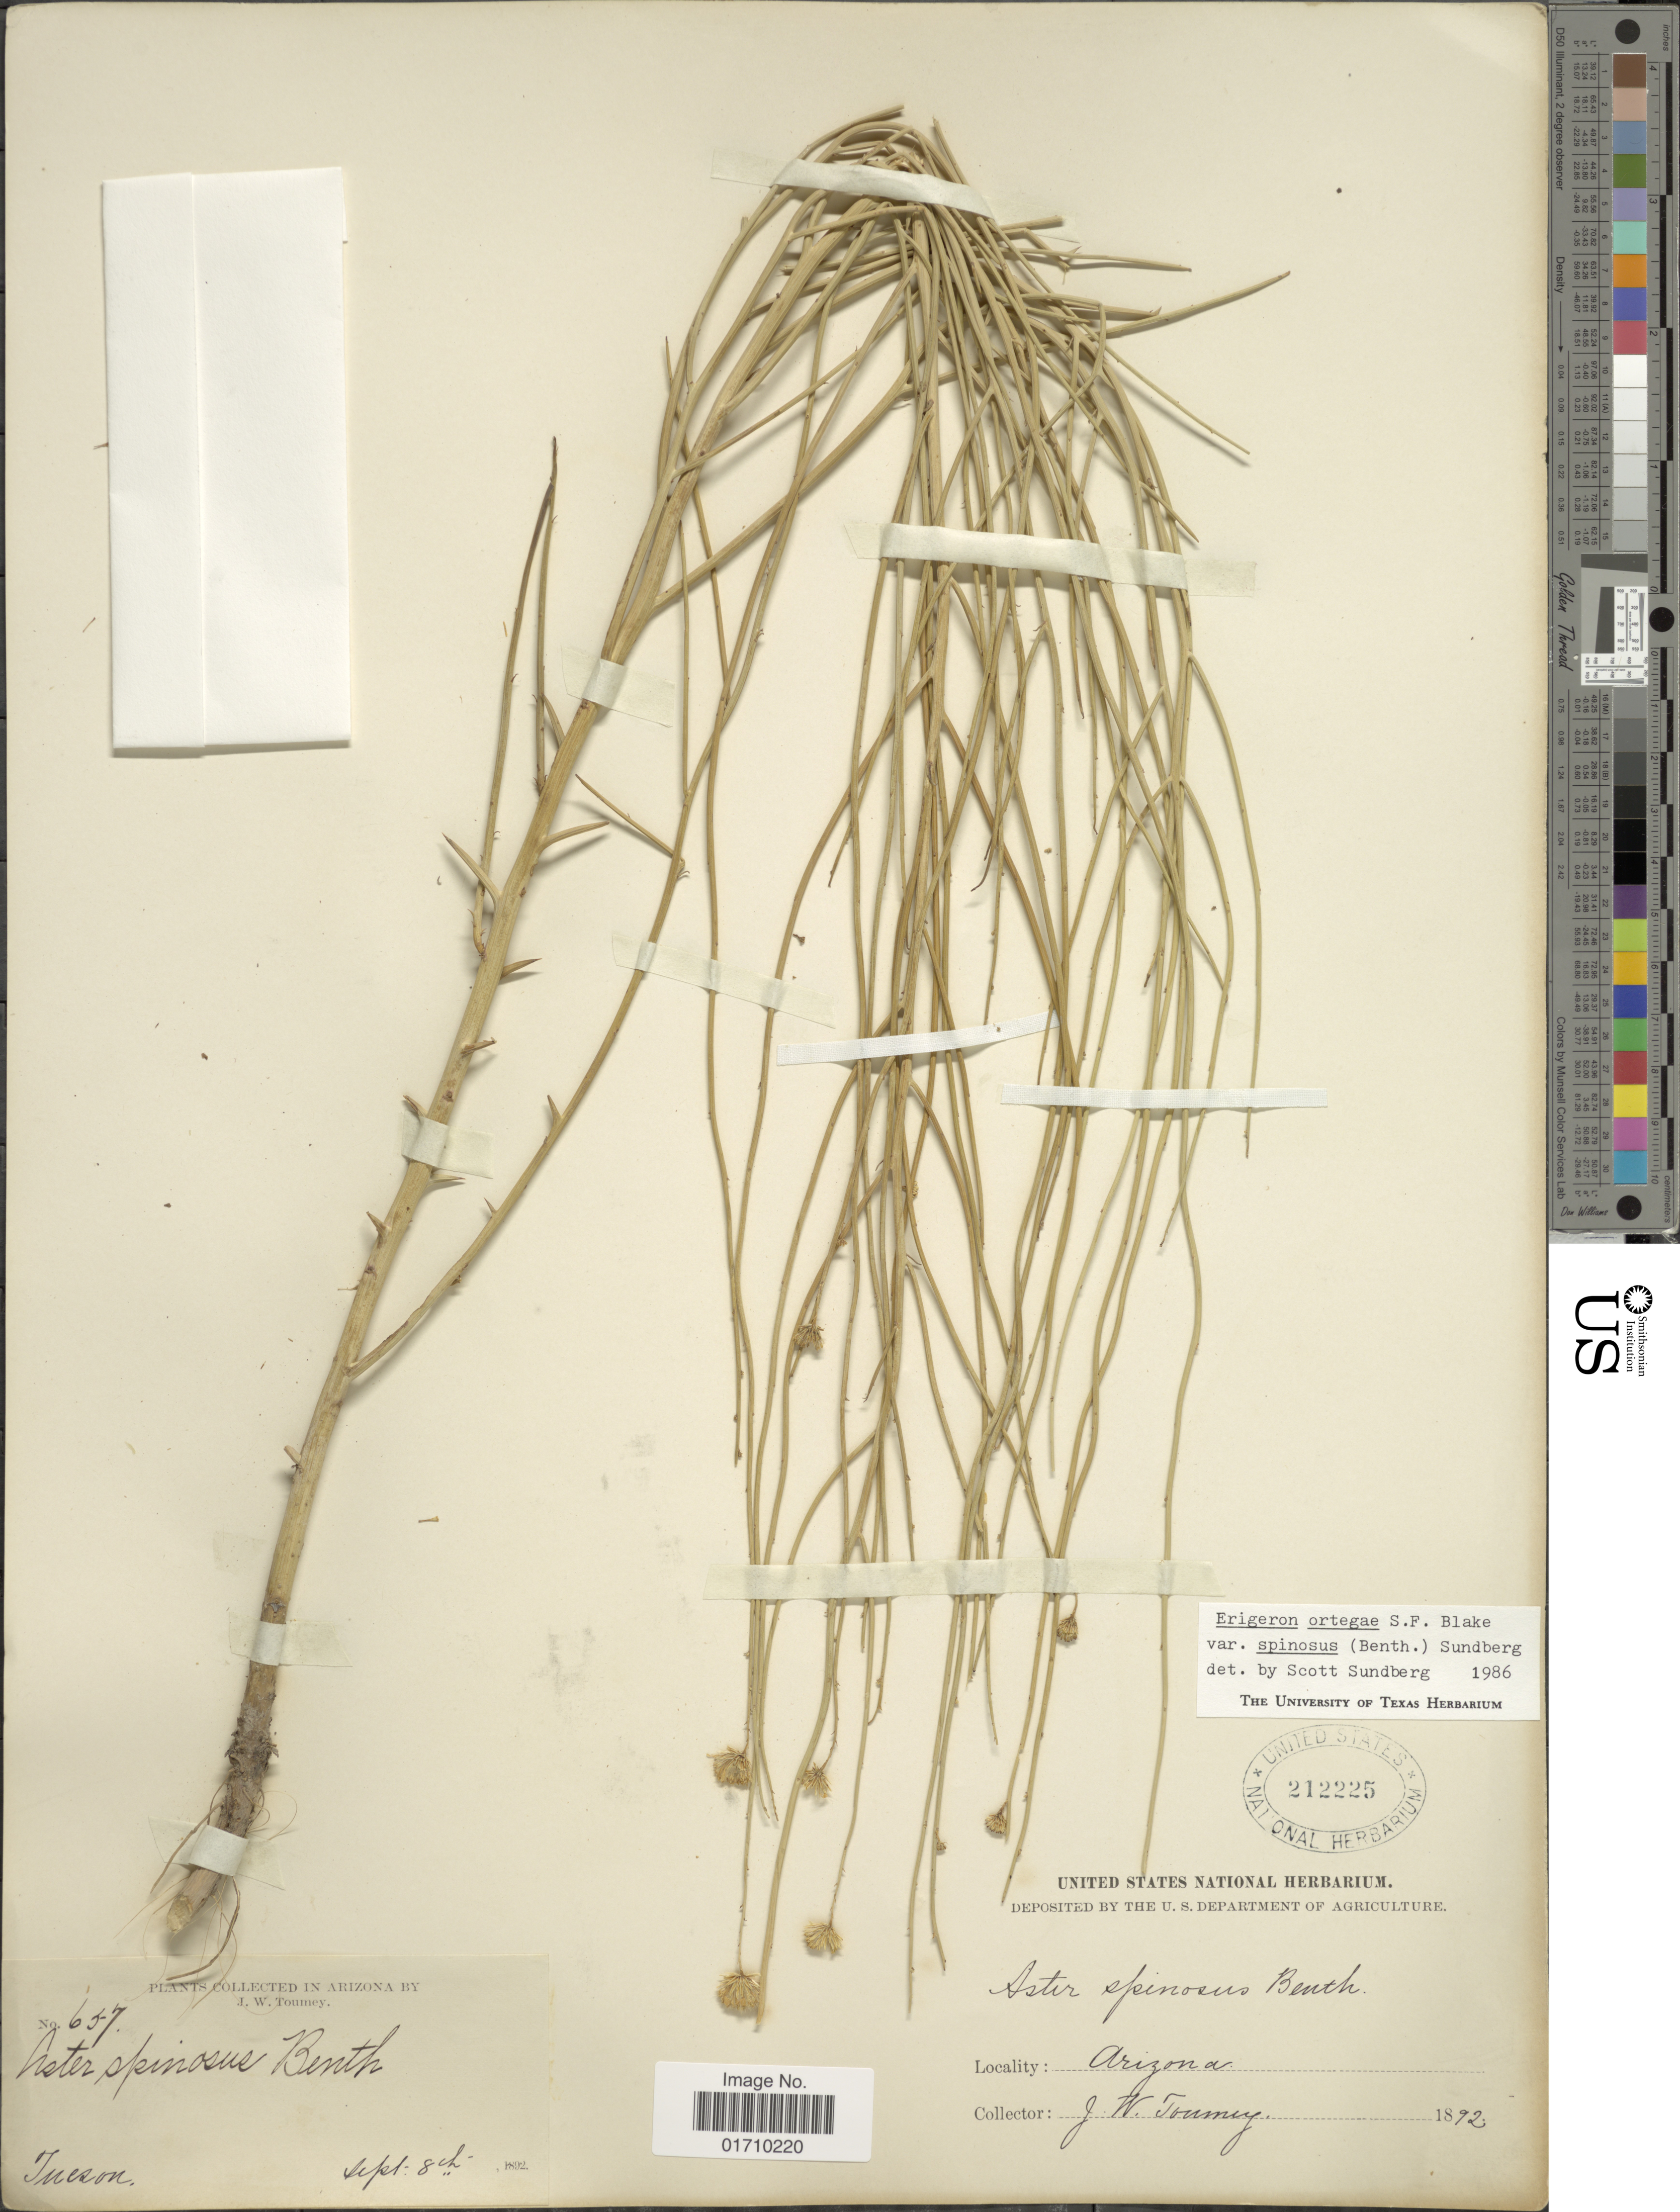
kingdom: Plantae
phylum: Tracheophyta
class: Magnoliopsida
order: Asterales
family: Asteraceae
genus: Chloracantha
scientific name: Chloracantha spinosa var. spinosa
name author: (Benth.) G.L. Nesom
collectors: J. Tourney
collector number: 657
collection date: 1892-09-08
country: United States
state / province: Arizona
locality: Tucson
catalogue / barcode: US 212225